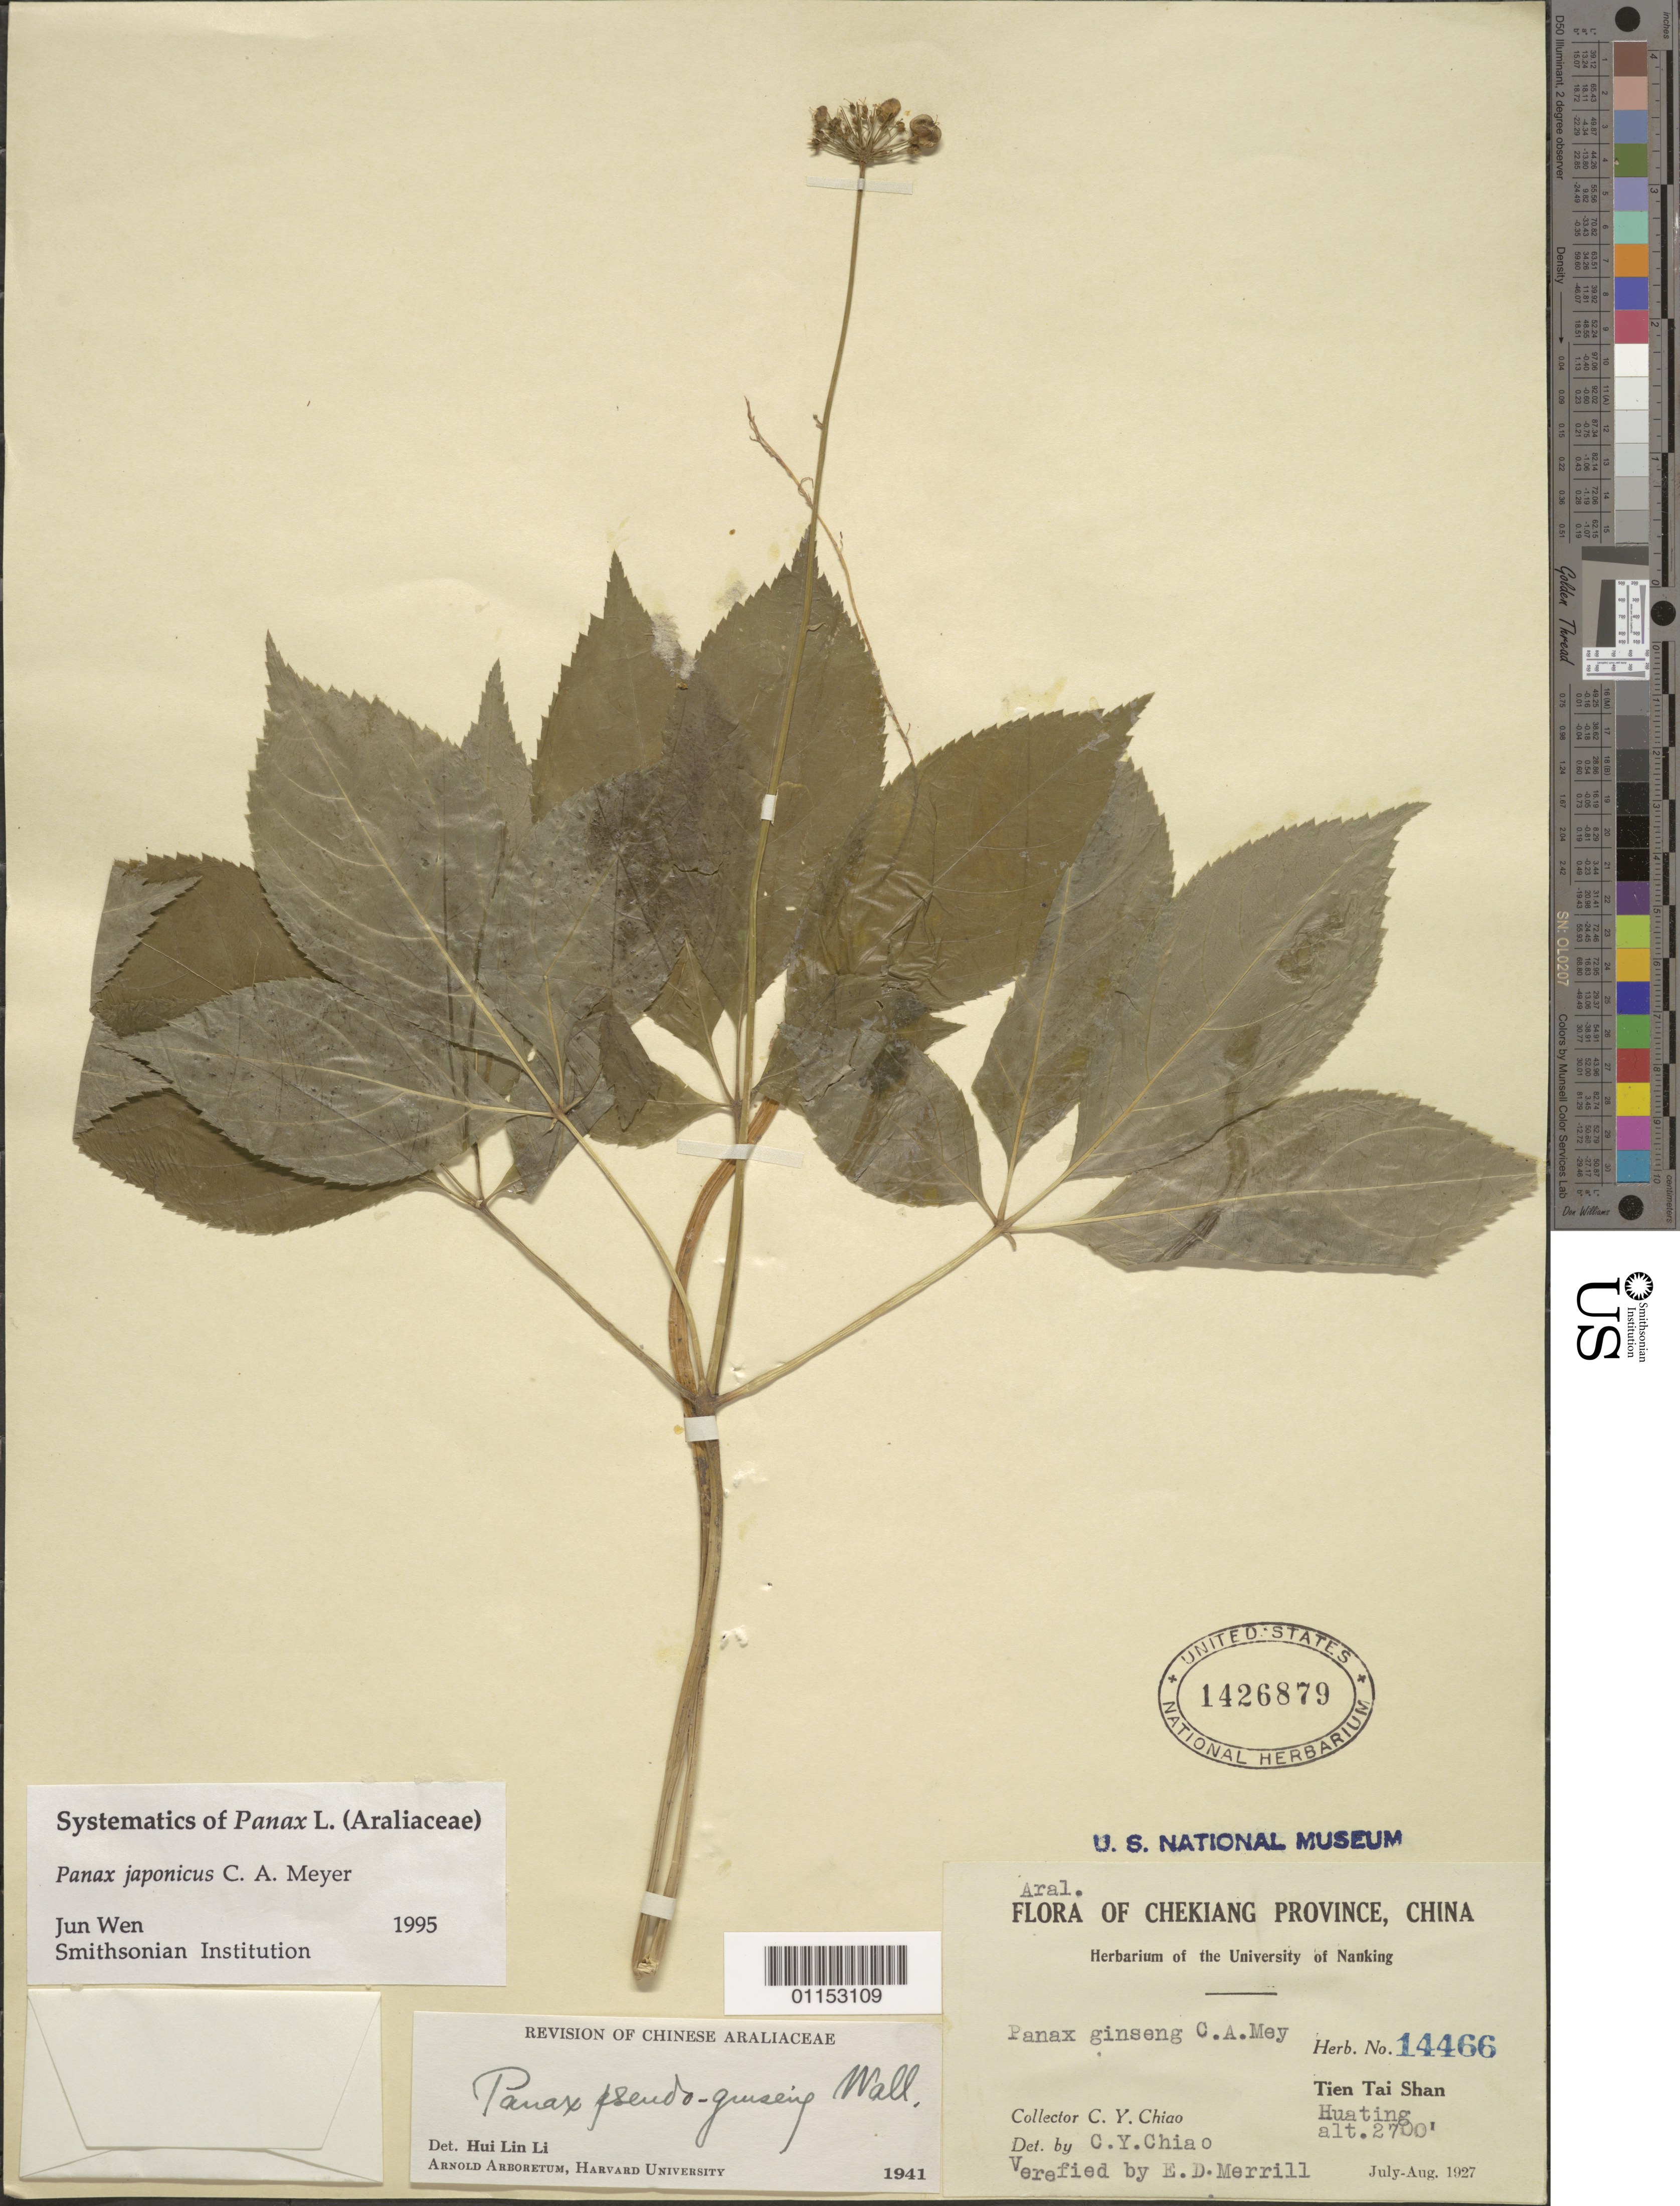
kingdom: Plantae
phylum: Tracheophyta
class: Magnoliopsida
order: Apiales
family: Araliaceae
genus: Panax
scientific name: Panax japonicus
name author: (Nees) C.A. Mey.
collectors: C. Y. Chiao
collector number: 14466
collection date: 1927-07/1927-08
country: China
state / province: Zhejiang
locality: Tien Tai Shan. Huating.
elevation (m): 823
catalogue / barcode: US 1426879